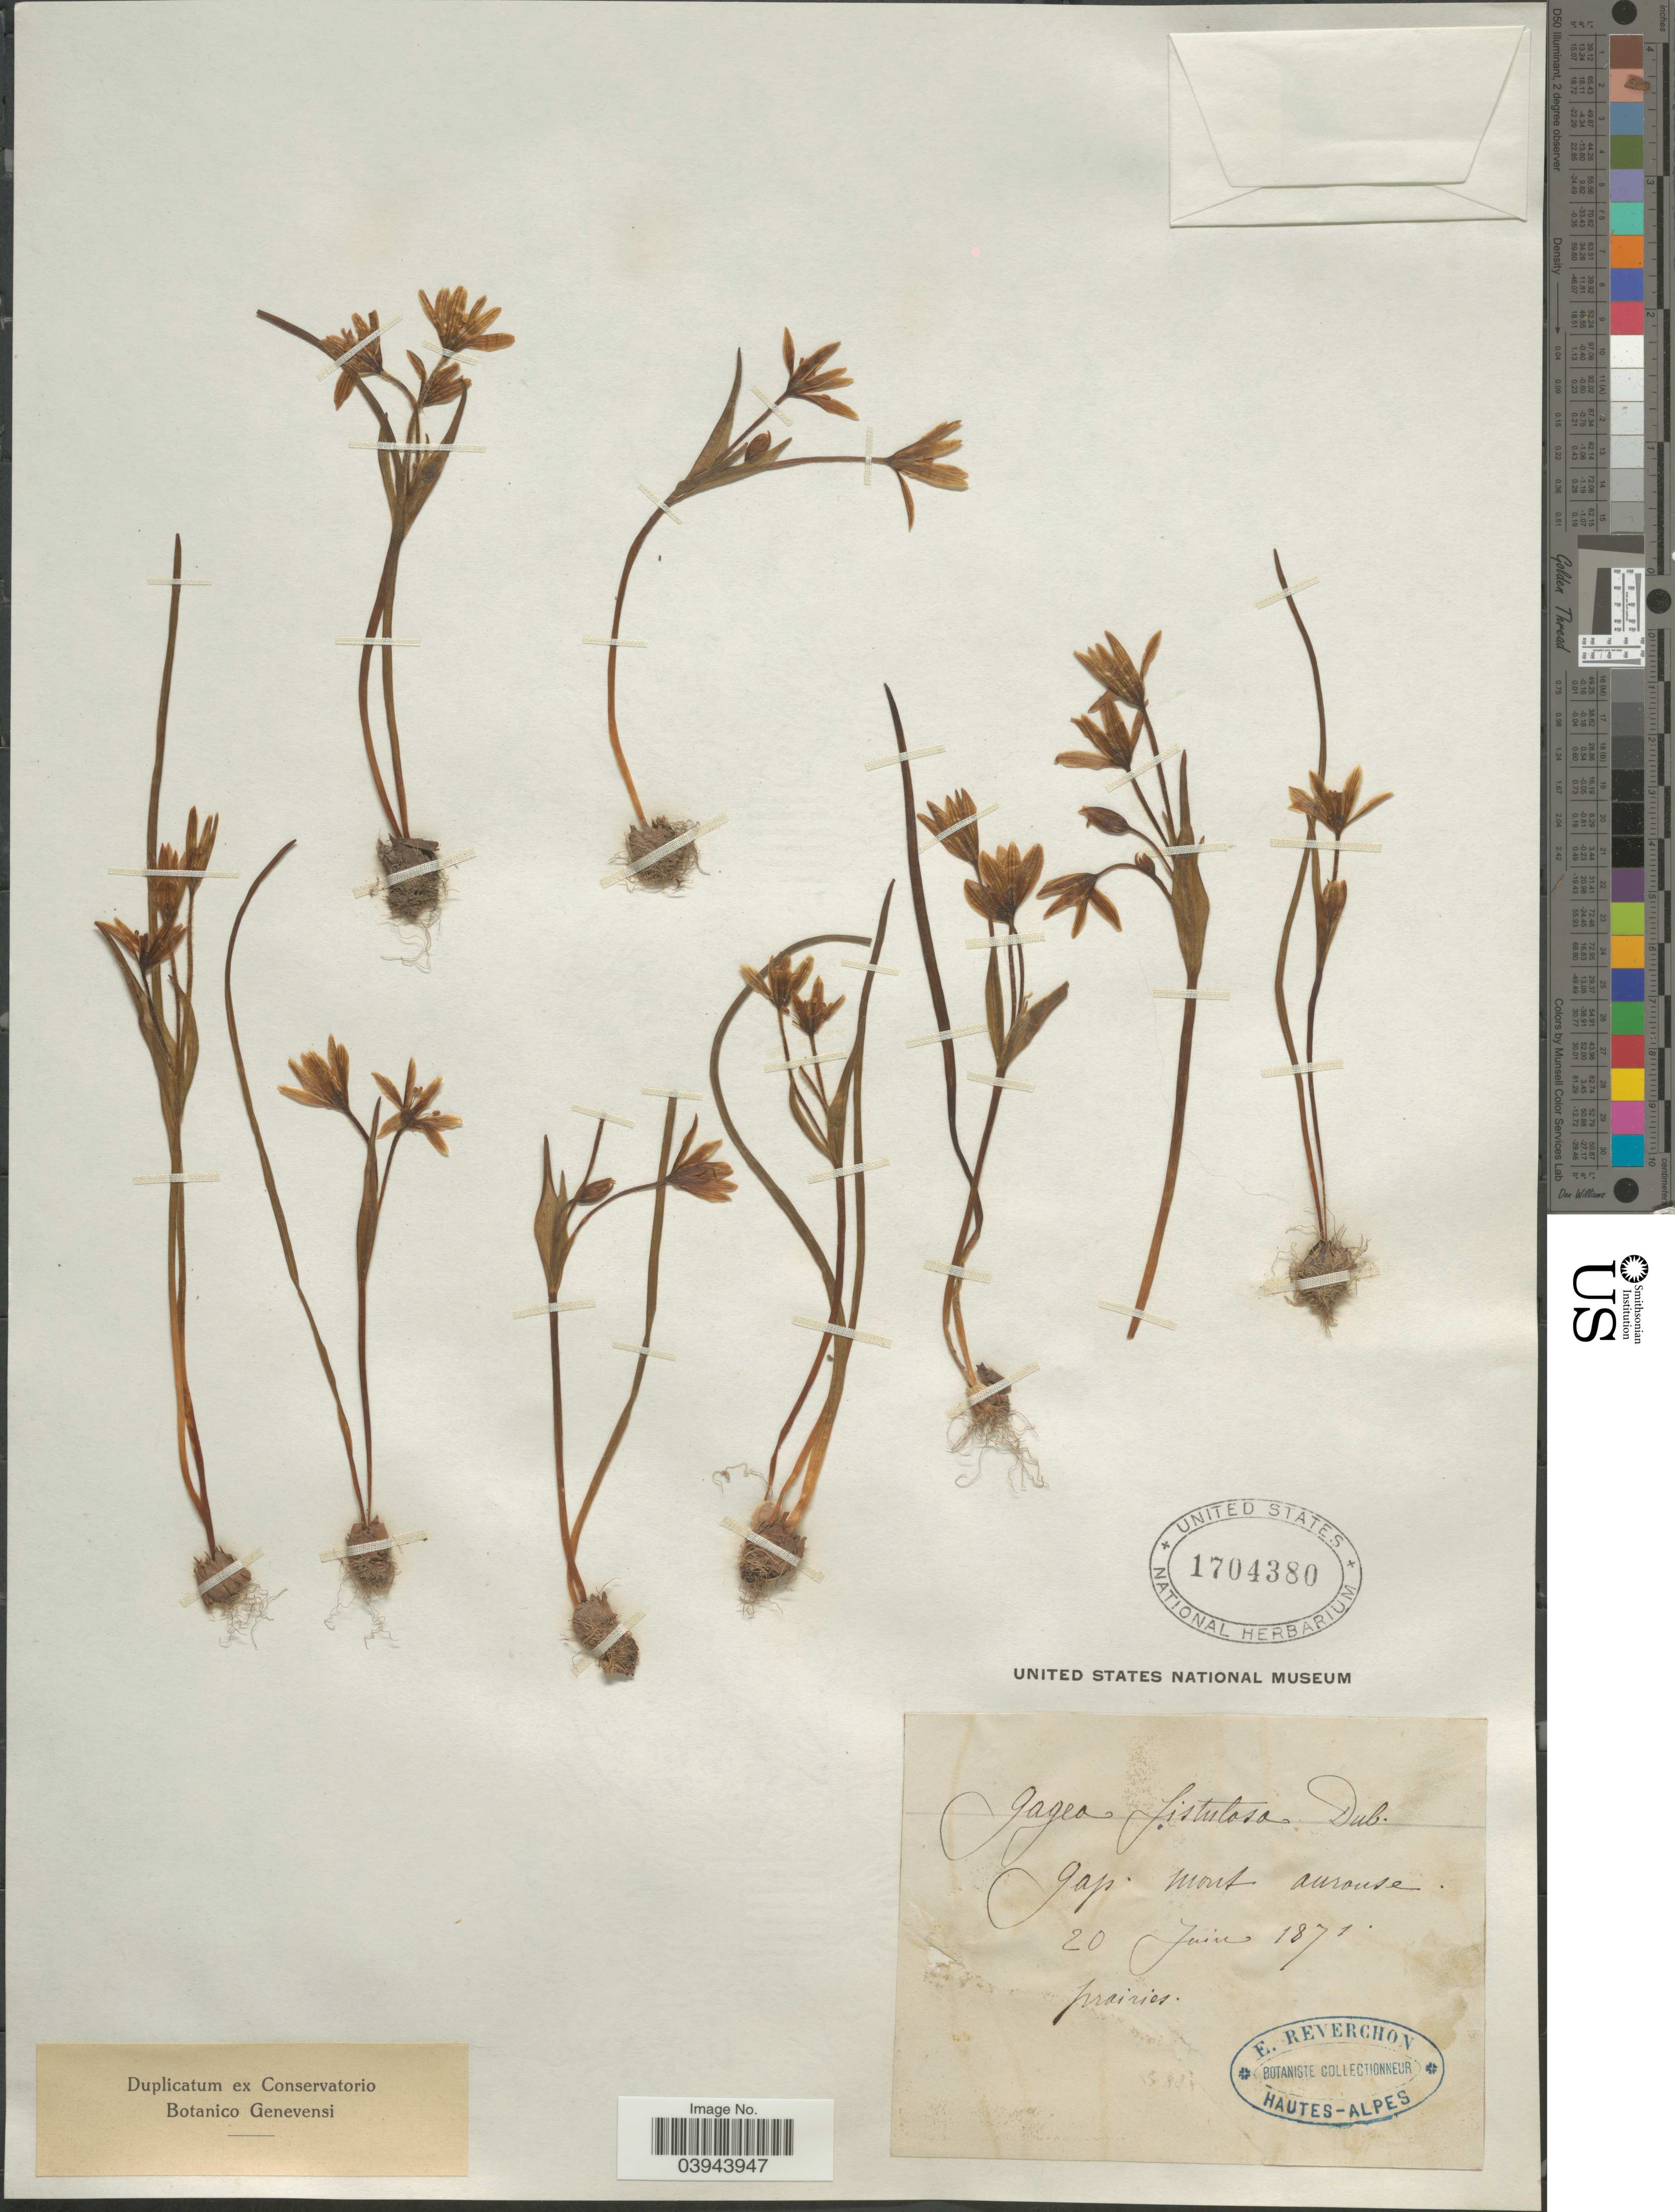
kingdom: Plantae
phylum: Tracheophyta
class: Liliopsida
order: Liliales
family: Liliaceae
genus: Gagea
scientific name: Gagea fistulosa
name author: (Ramond ex DC.) Ker Gawl.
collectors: E. Reverchon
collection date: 1871-06-20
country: France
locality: Gap. mont aurouse.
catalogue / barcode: US 1704380